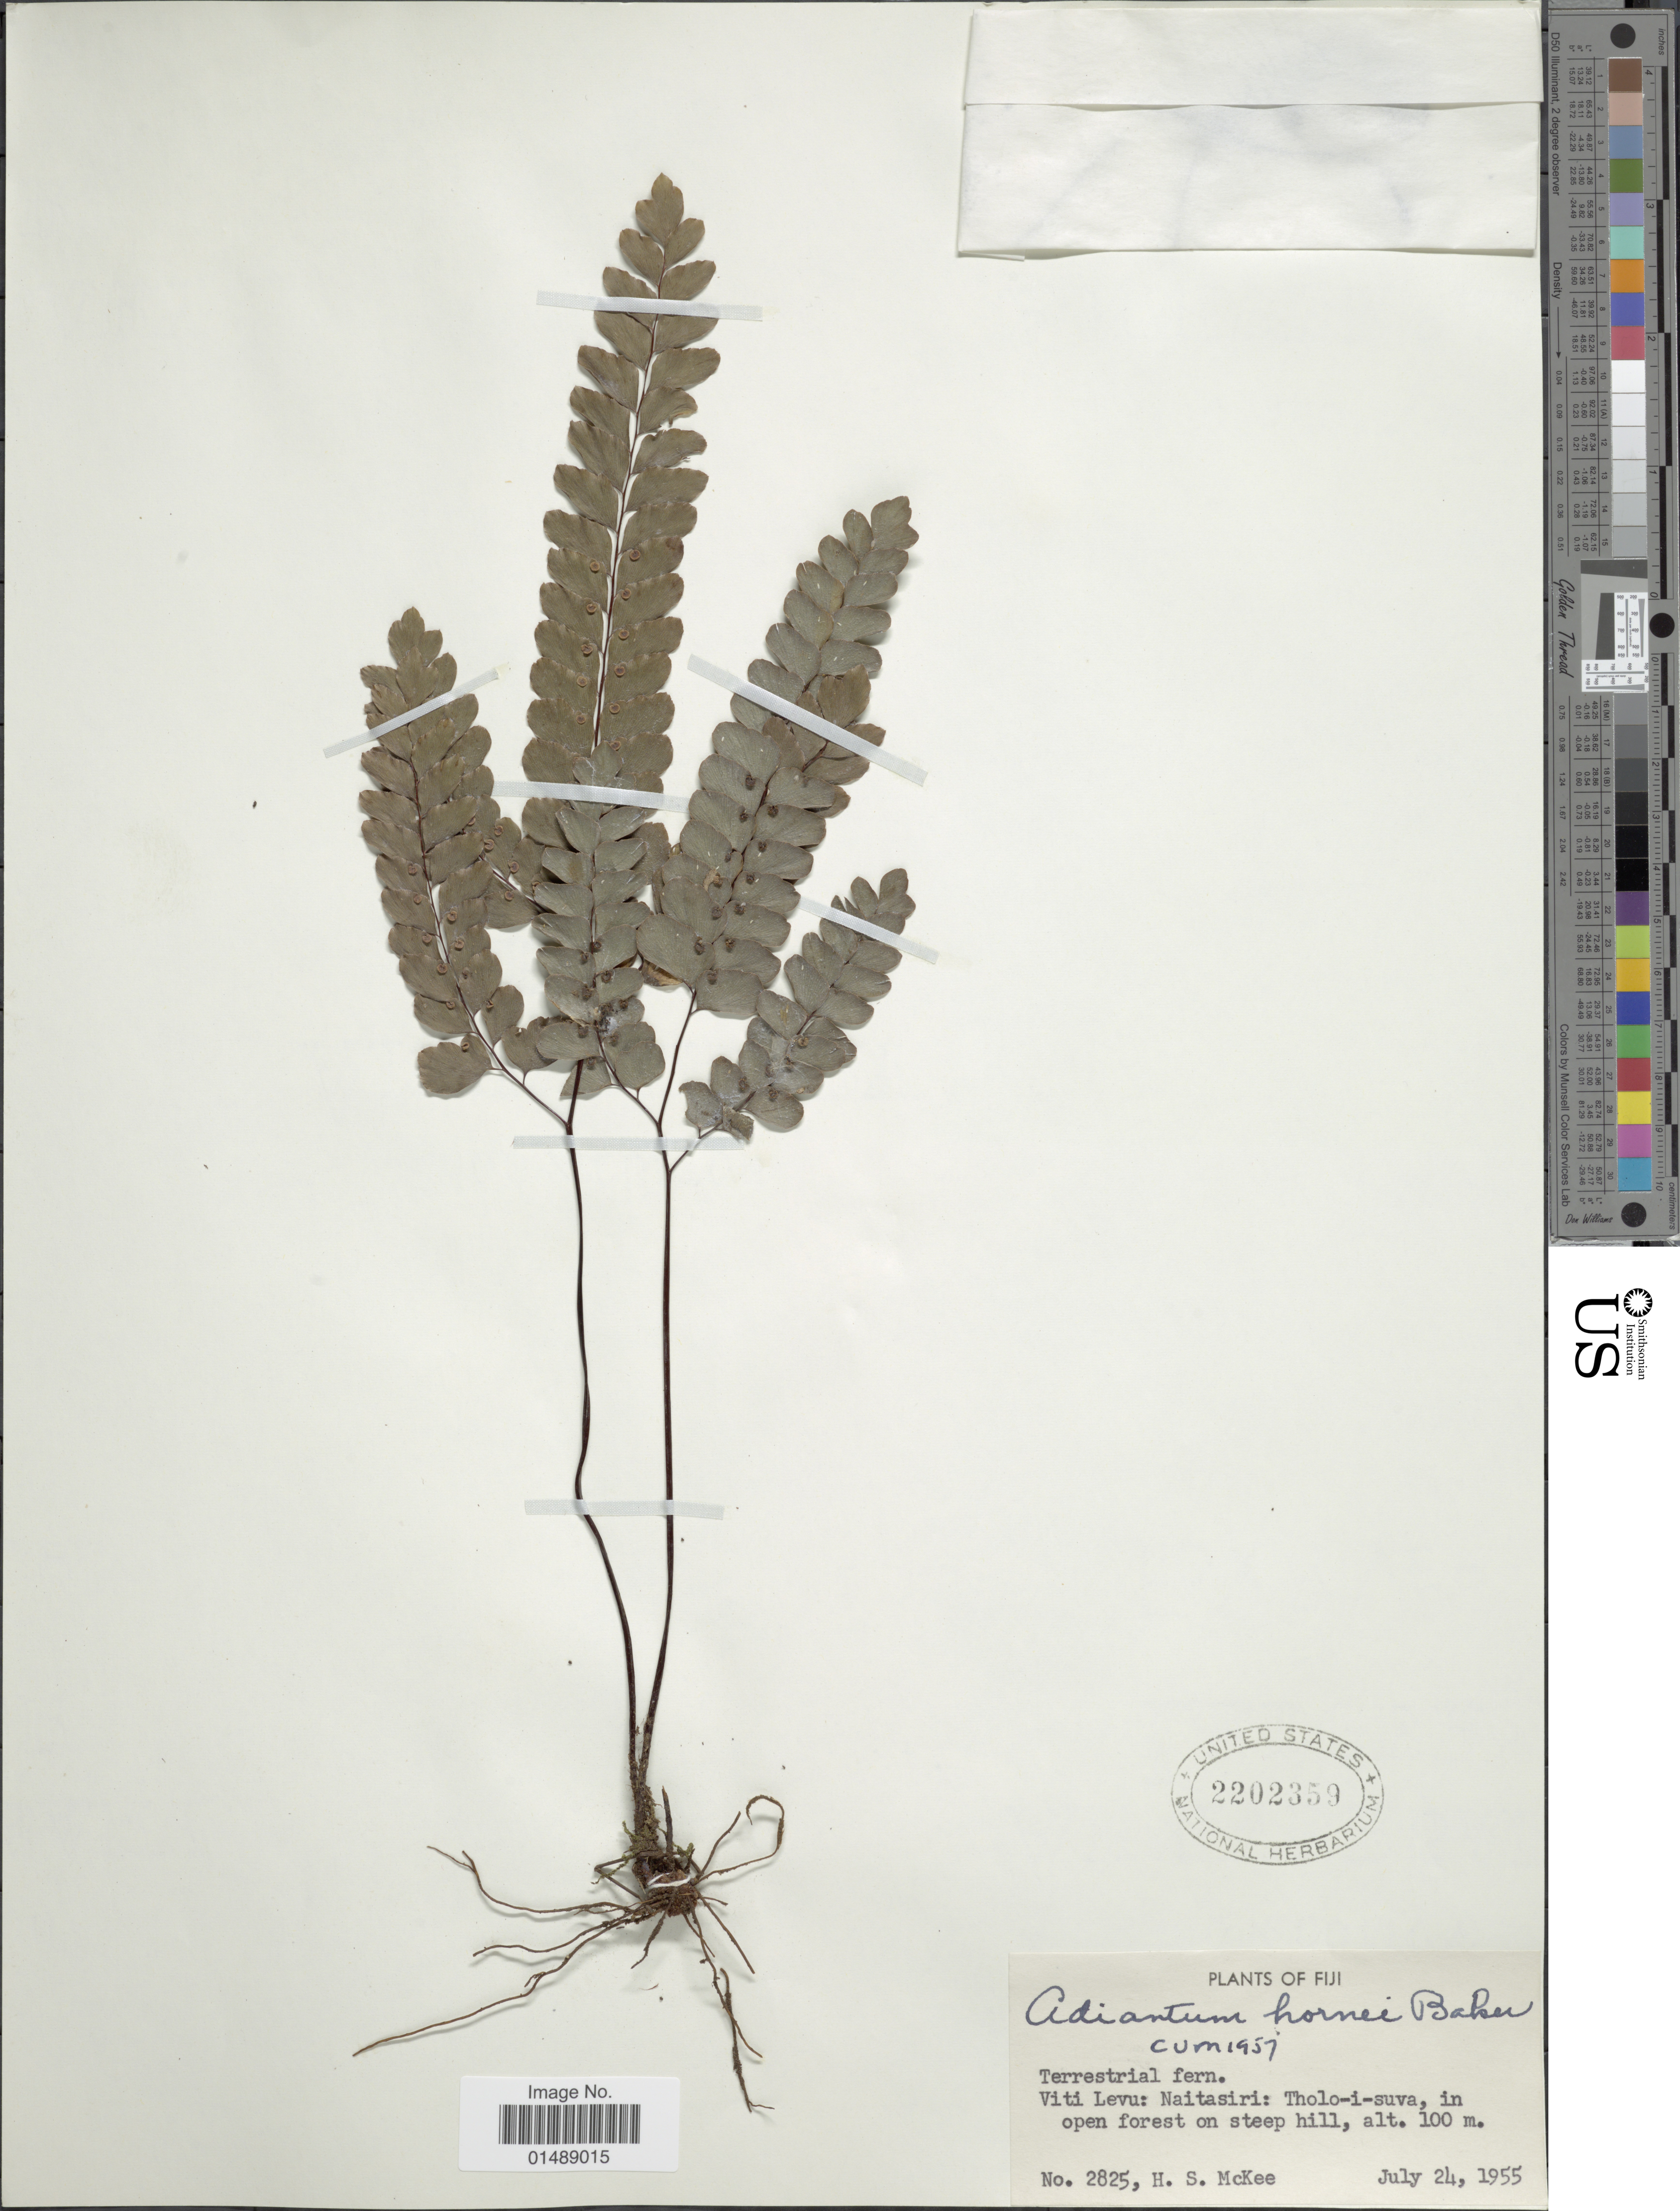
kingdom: Plantae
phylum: Tracheophyta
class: Polypodiopsida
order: Polypodiales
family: Pteridaceae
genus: Adiantum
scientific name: Adiantum hornei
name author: Baker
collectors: H. S. McKee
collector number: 2825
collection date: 1955-07-24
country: Fiji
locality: Viti Levu: Naitasiri:Tholo-i-suva, in open forest on steep hill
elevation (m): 100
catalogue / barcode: US 2202359